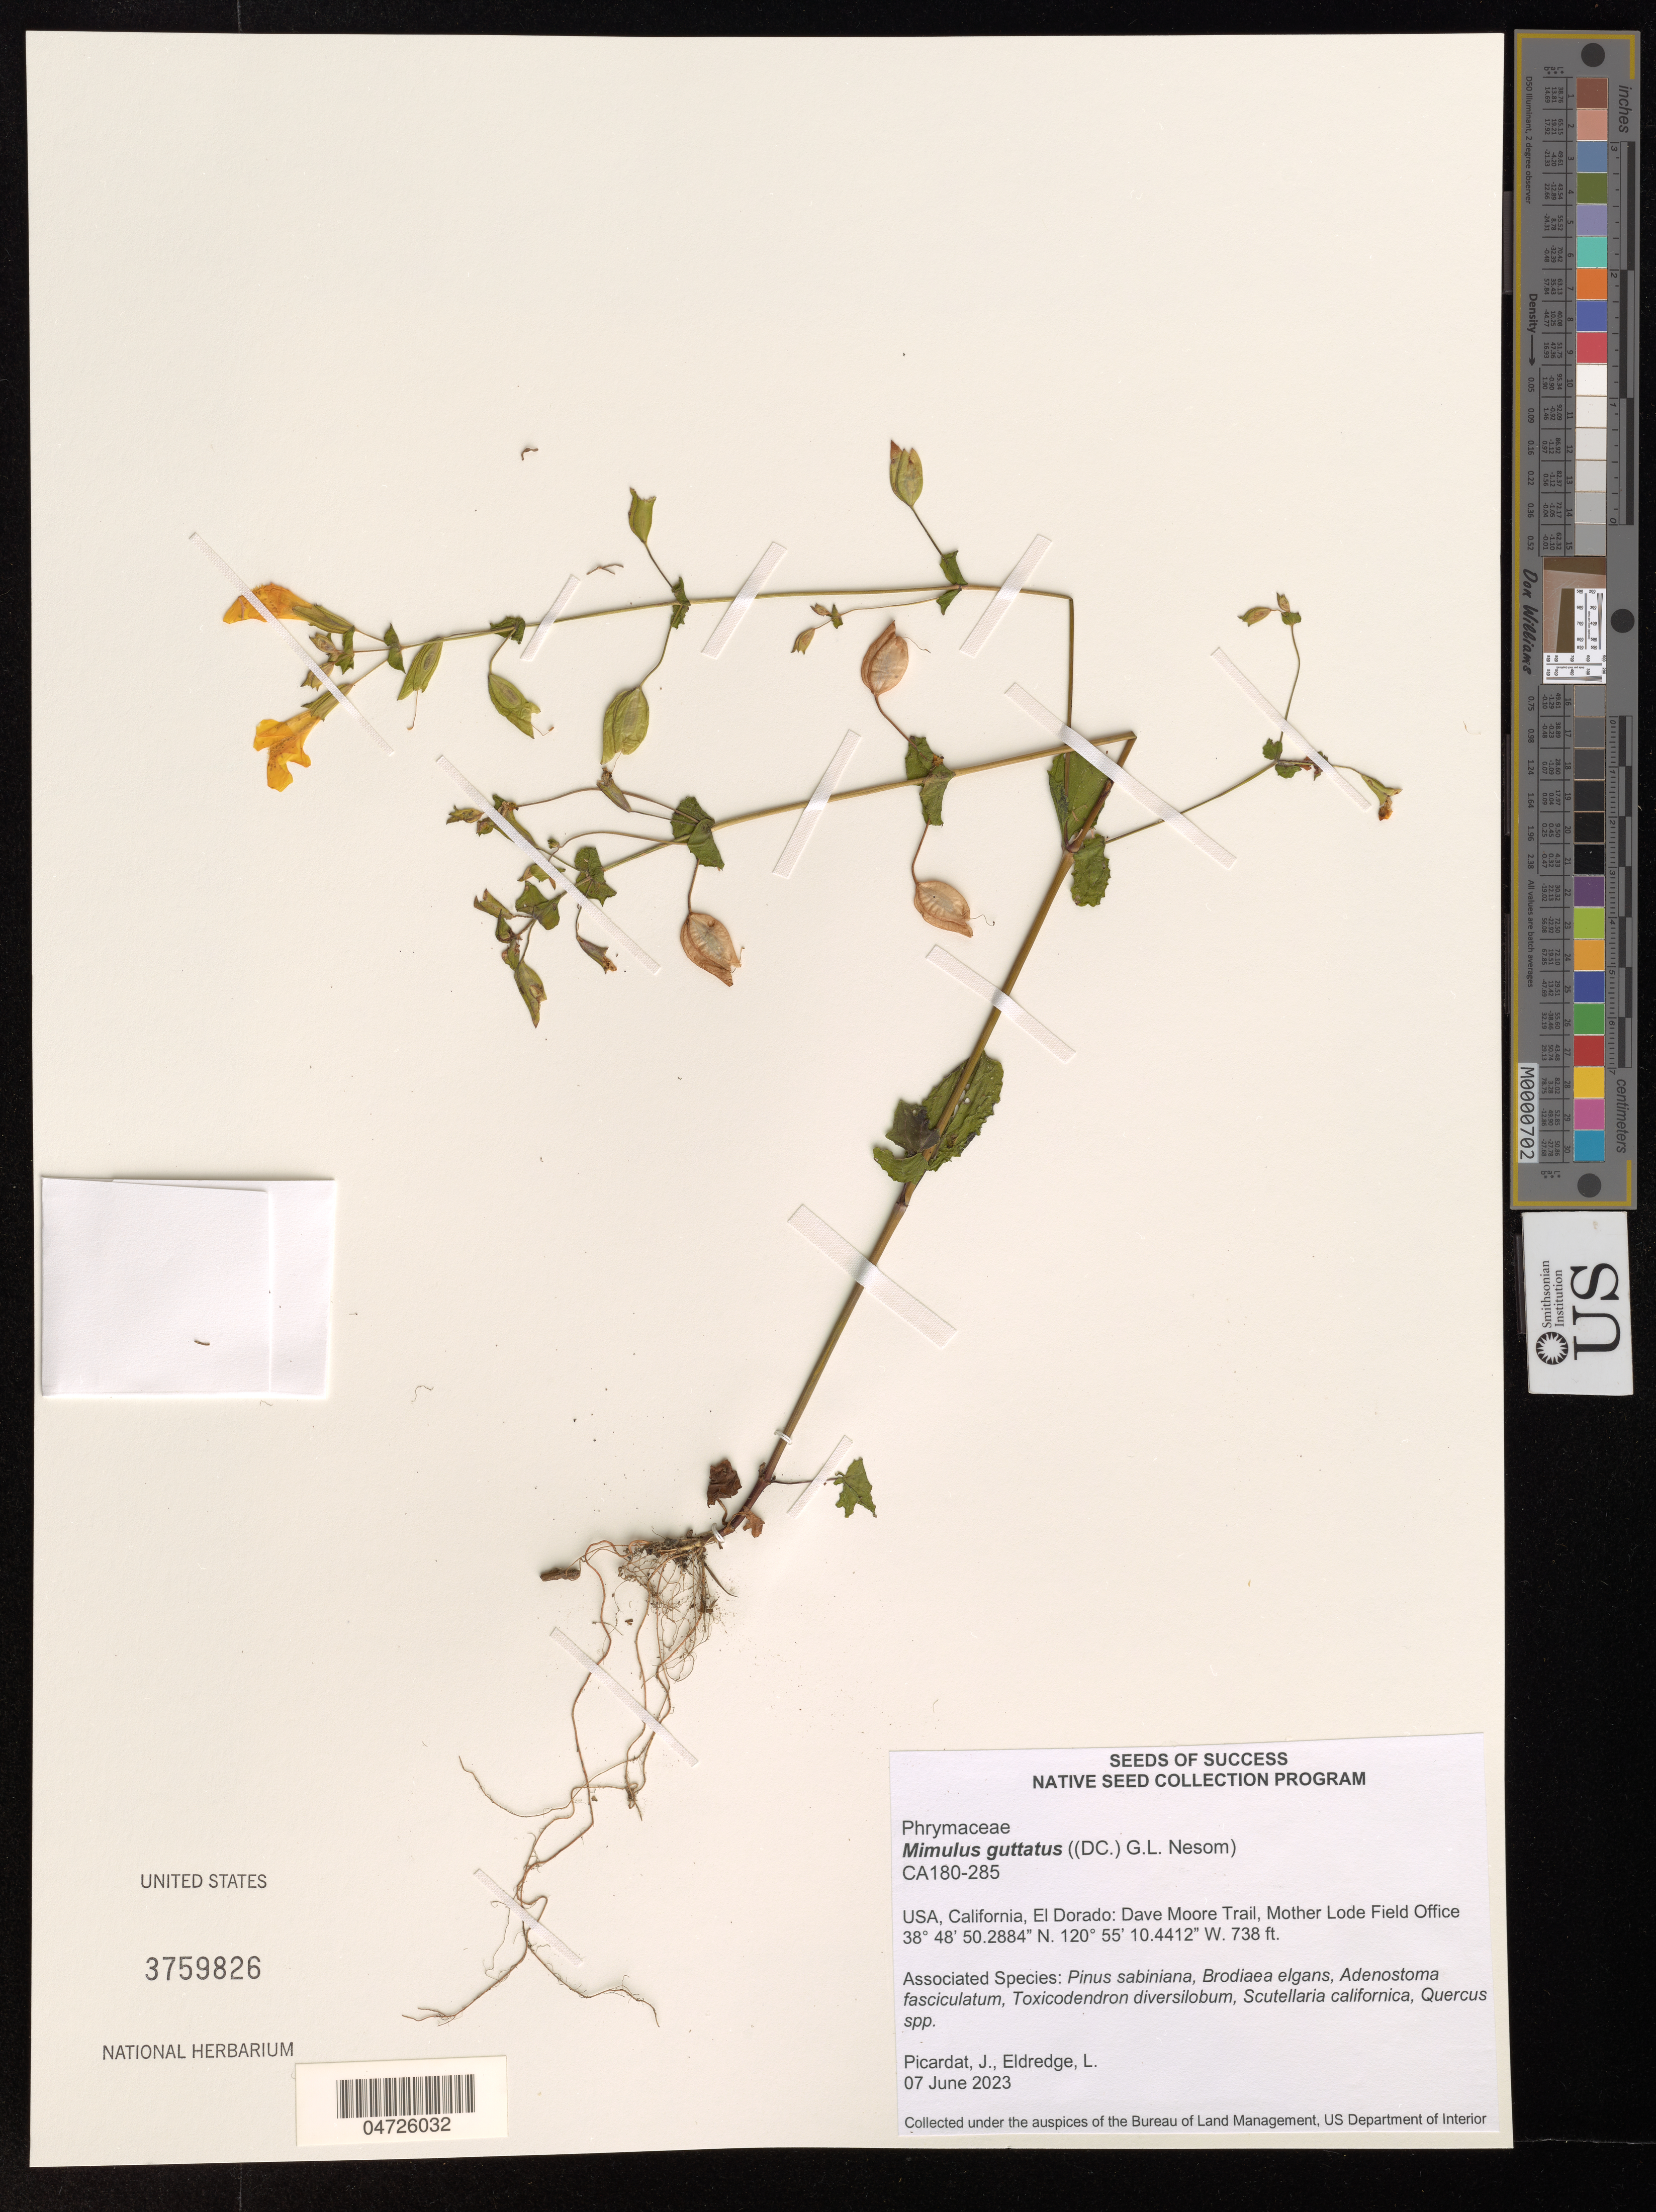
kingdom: Plantae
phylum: Tracheophyta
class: Magnoliopsida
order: Lamiales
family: Phrymaceae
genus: Mimulus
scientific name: Mimulus guttatus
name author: DC.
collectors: J. Picardat & L. Eldredge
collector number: CA180-285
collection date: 2023-06-07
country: United States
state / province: California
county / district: El Dorado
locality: El Dorado: Dave Moore Trail, Mother Lode Field Office.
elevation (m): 225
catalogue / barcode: US 3759826